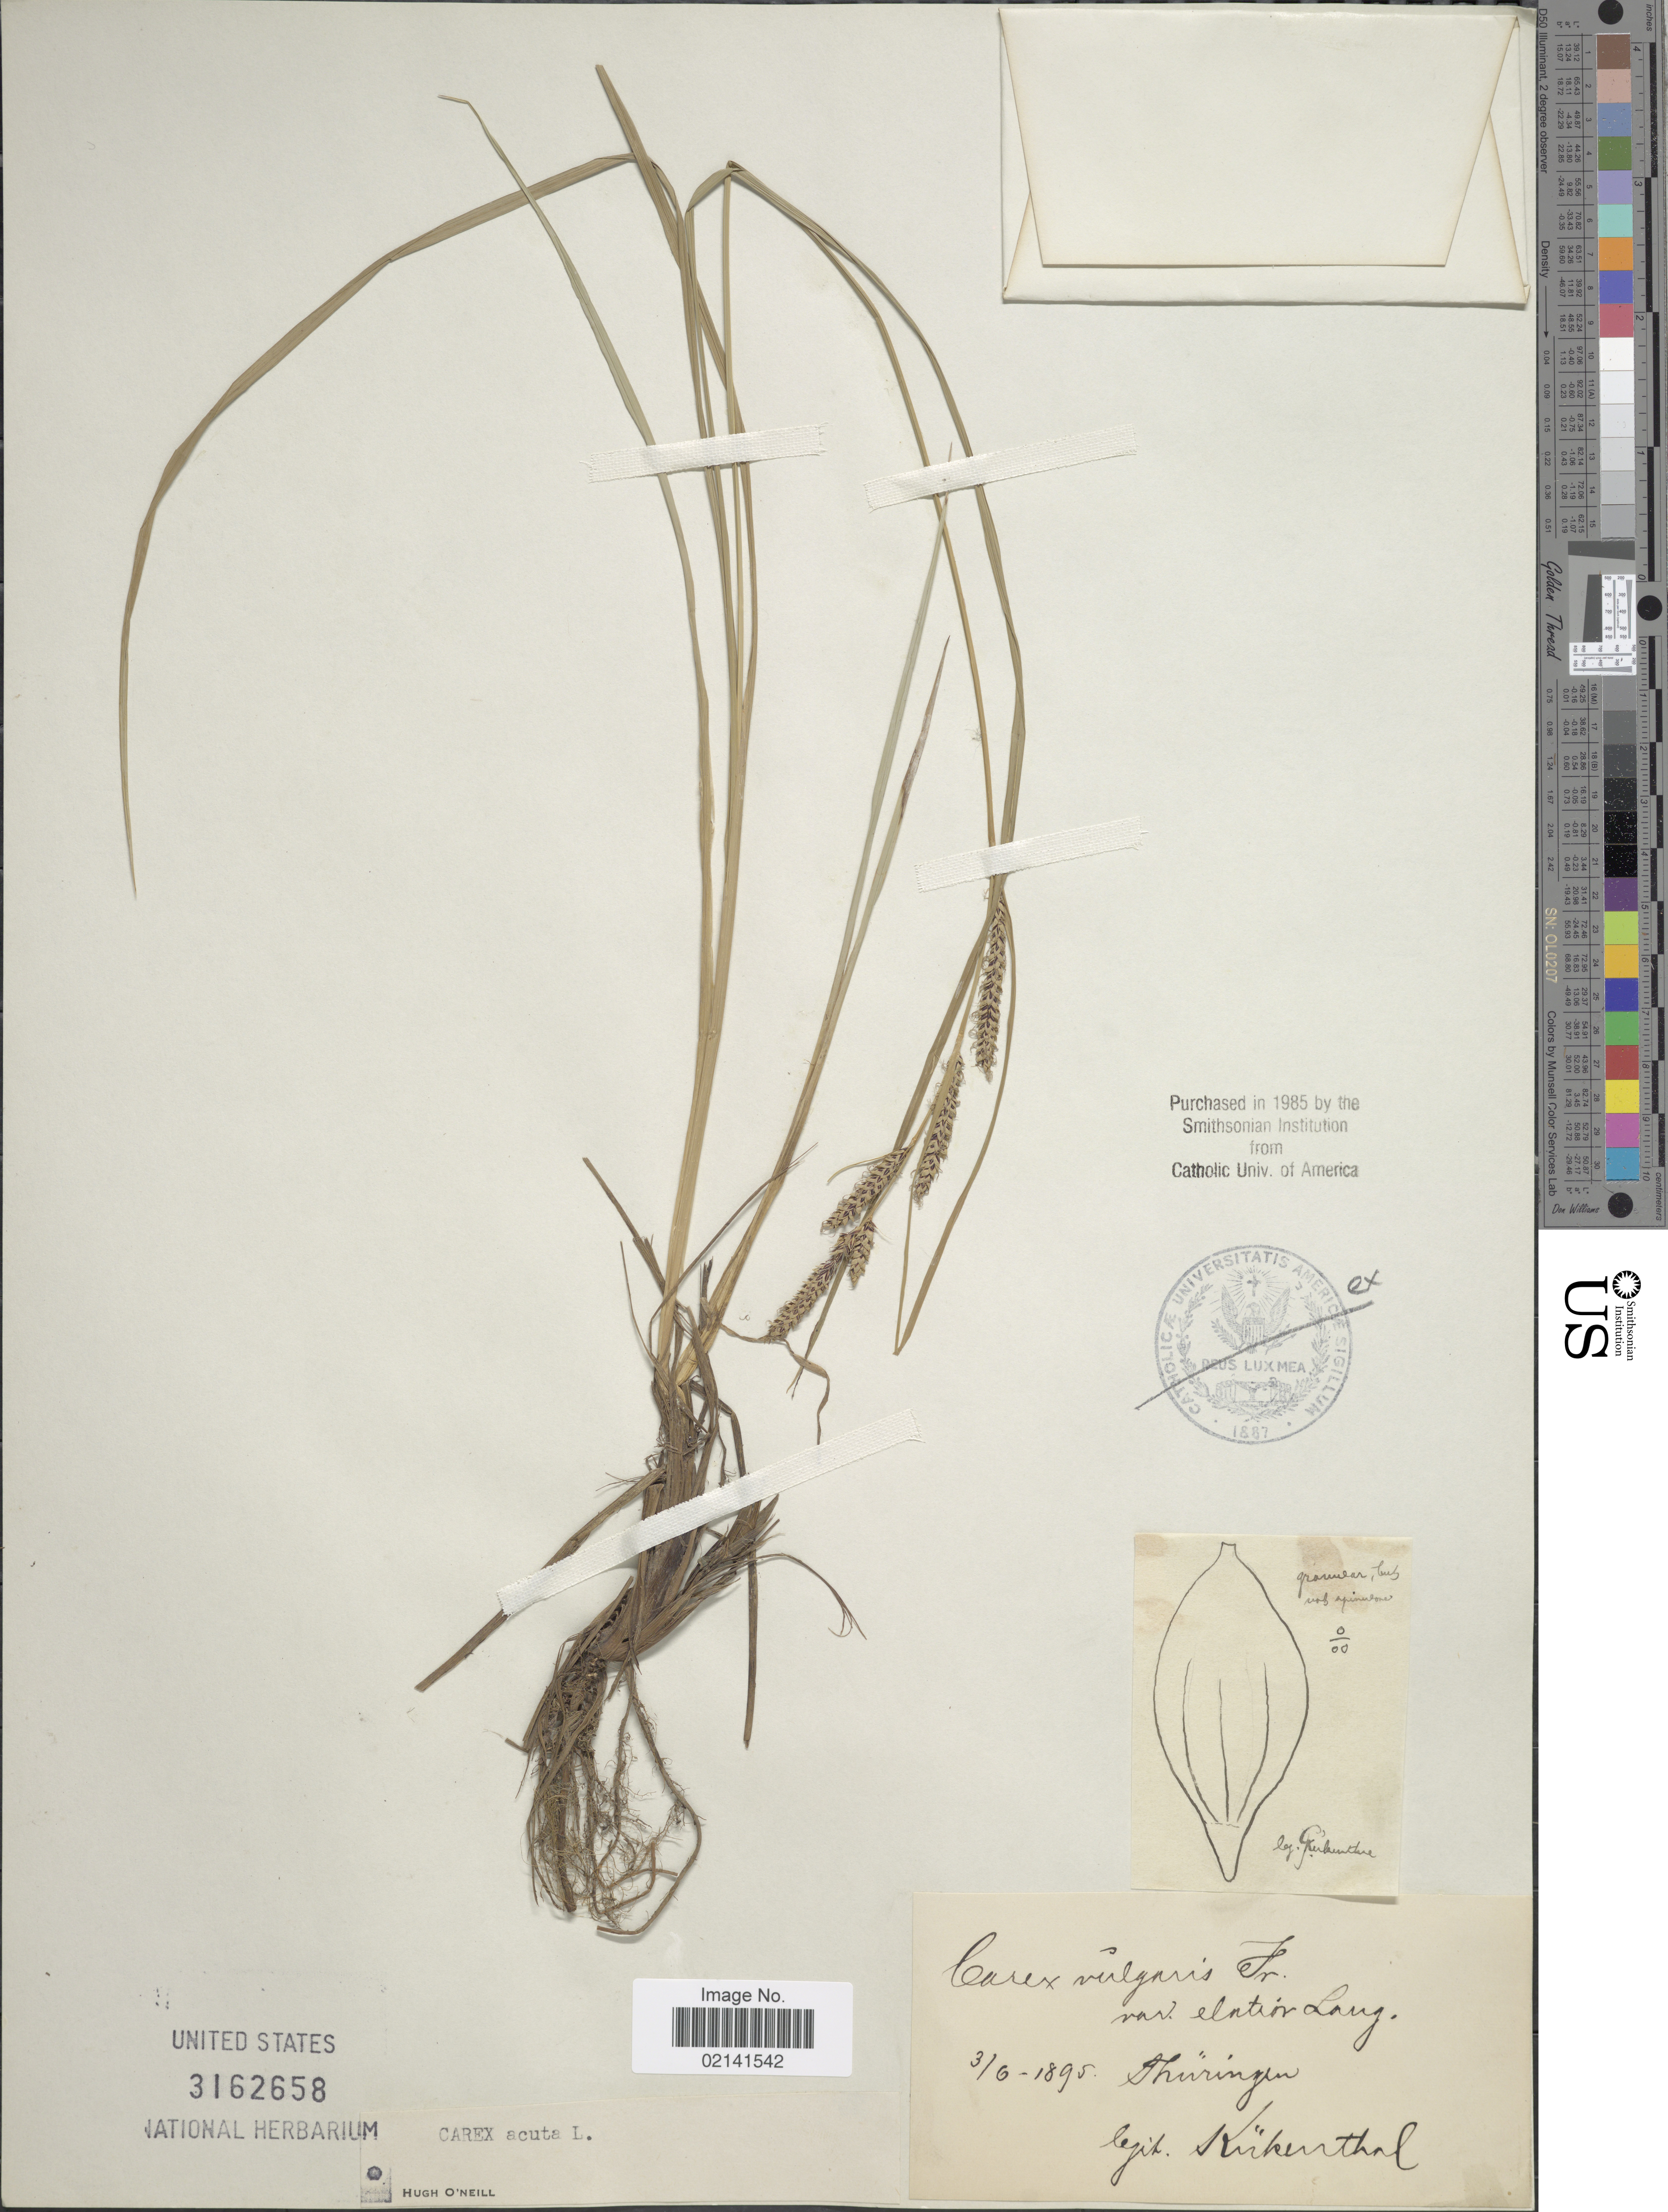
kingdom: Plantae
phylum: Tracheophyta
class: Liliopsida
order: Poales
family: Cyperaceae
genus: Carex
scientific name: Carex acuta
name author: L.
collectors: G. Kükenthal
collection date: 1895-06-03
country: Germany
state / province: Thuringia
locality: Thuringen.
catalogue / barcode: US 3162658